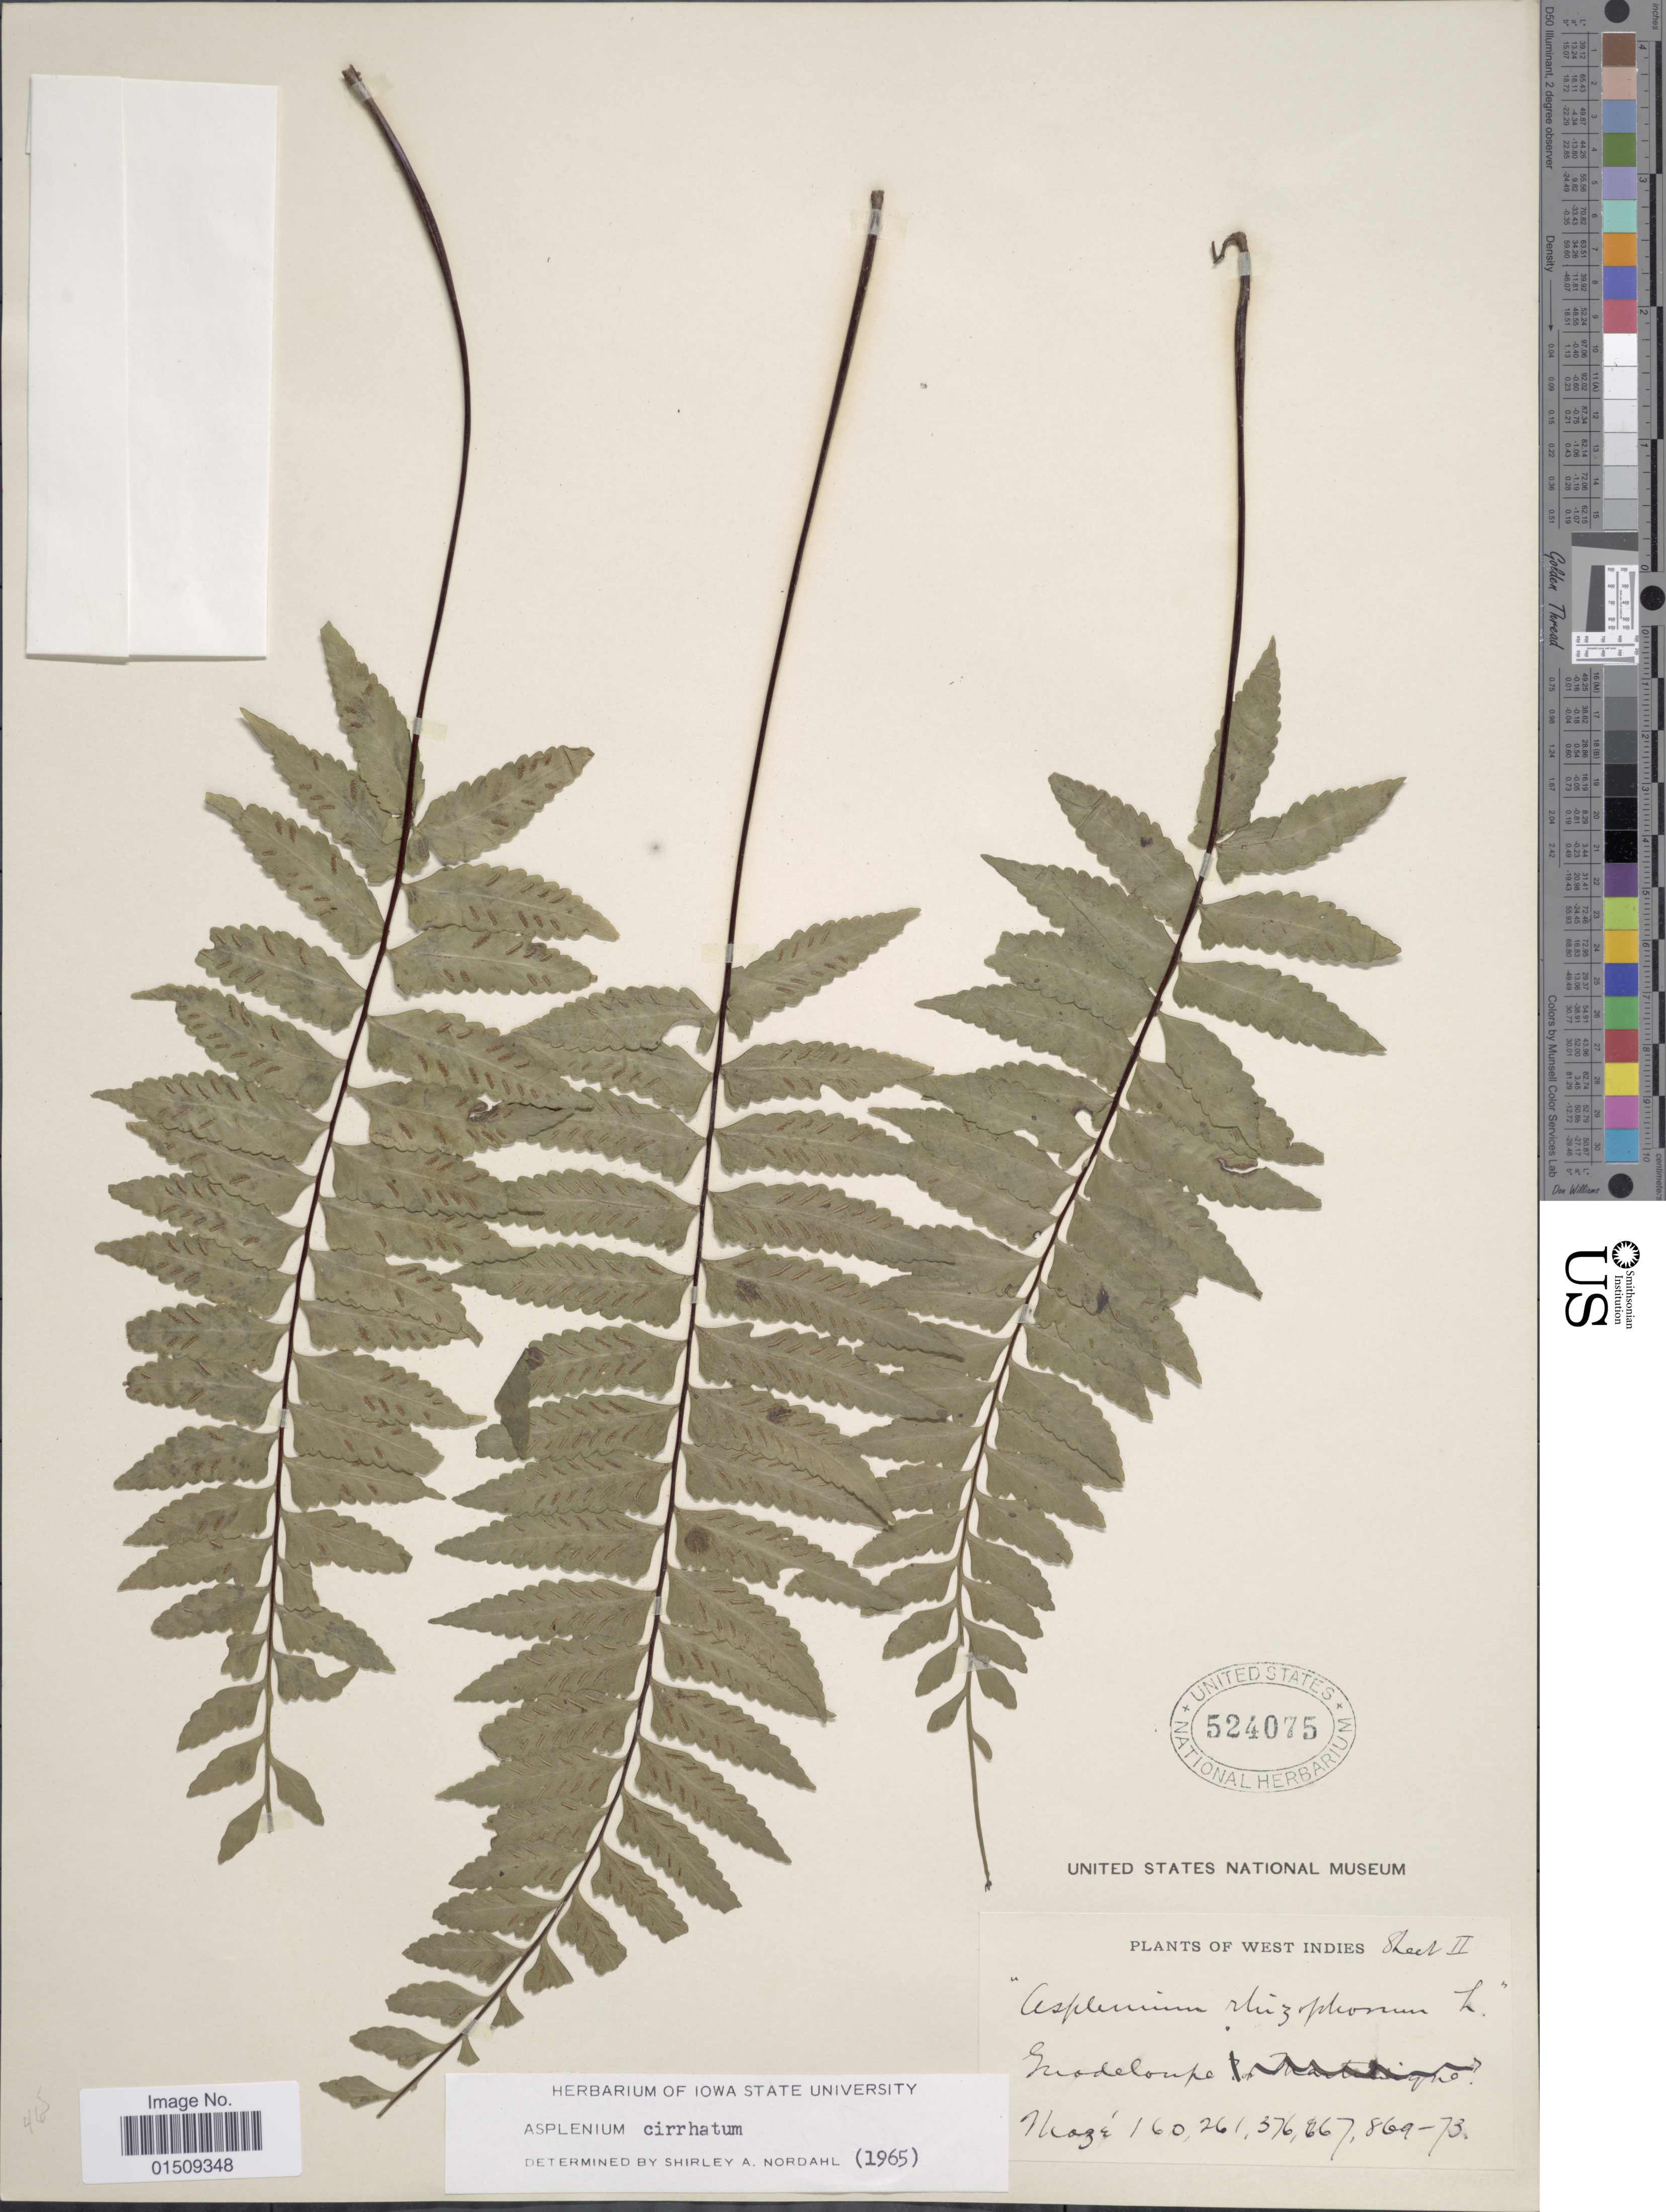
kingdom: Plantae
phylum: Tracheophyta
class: Polypodiopsida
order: Polypodiales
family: Aspleniaceae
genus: Asplenium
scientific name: Asplenium radicans var. cirrhatum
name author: (Rich. ex Willd.) Rosenst.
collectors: ex herb. M. Mazé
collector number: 160/261/376/667/869-37*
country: Guadeloupe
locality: West Indies, Guadeloupe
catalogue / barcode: US 524075